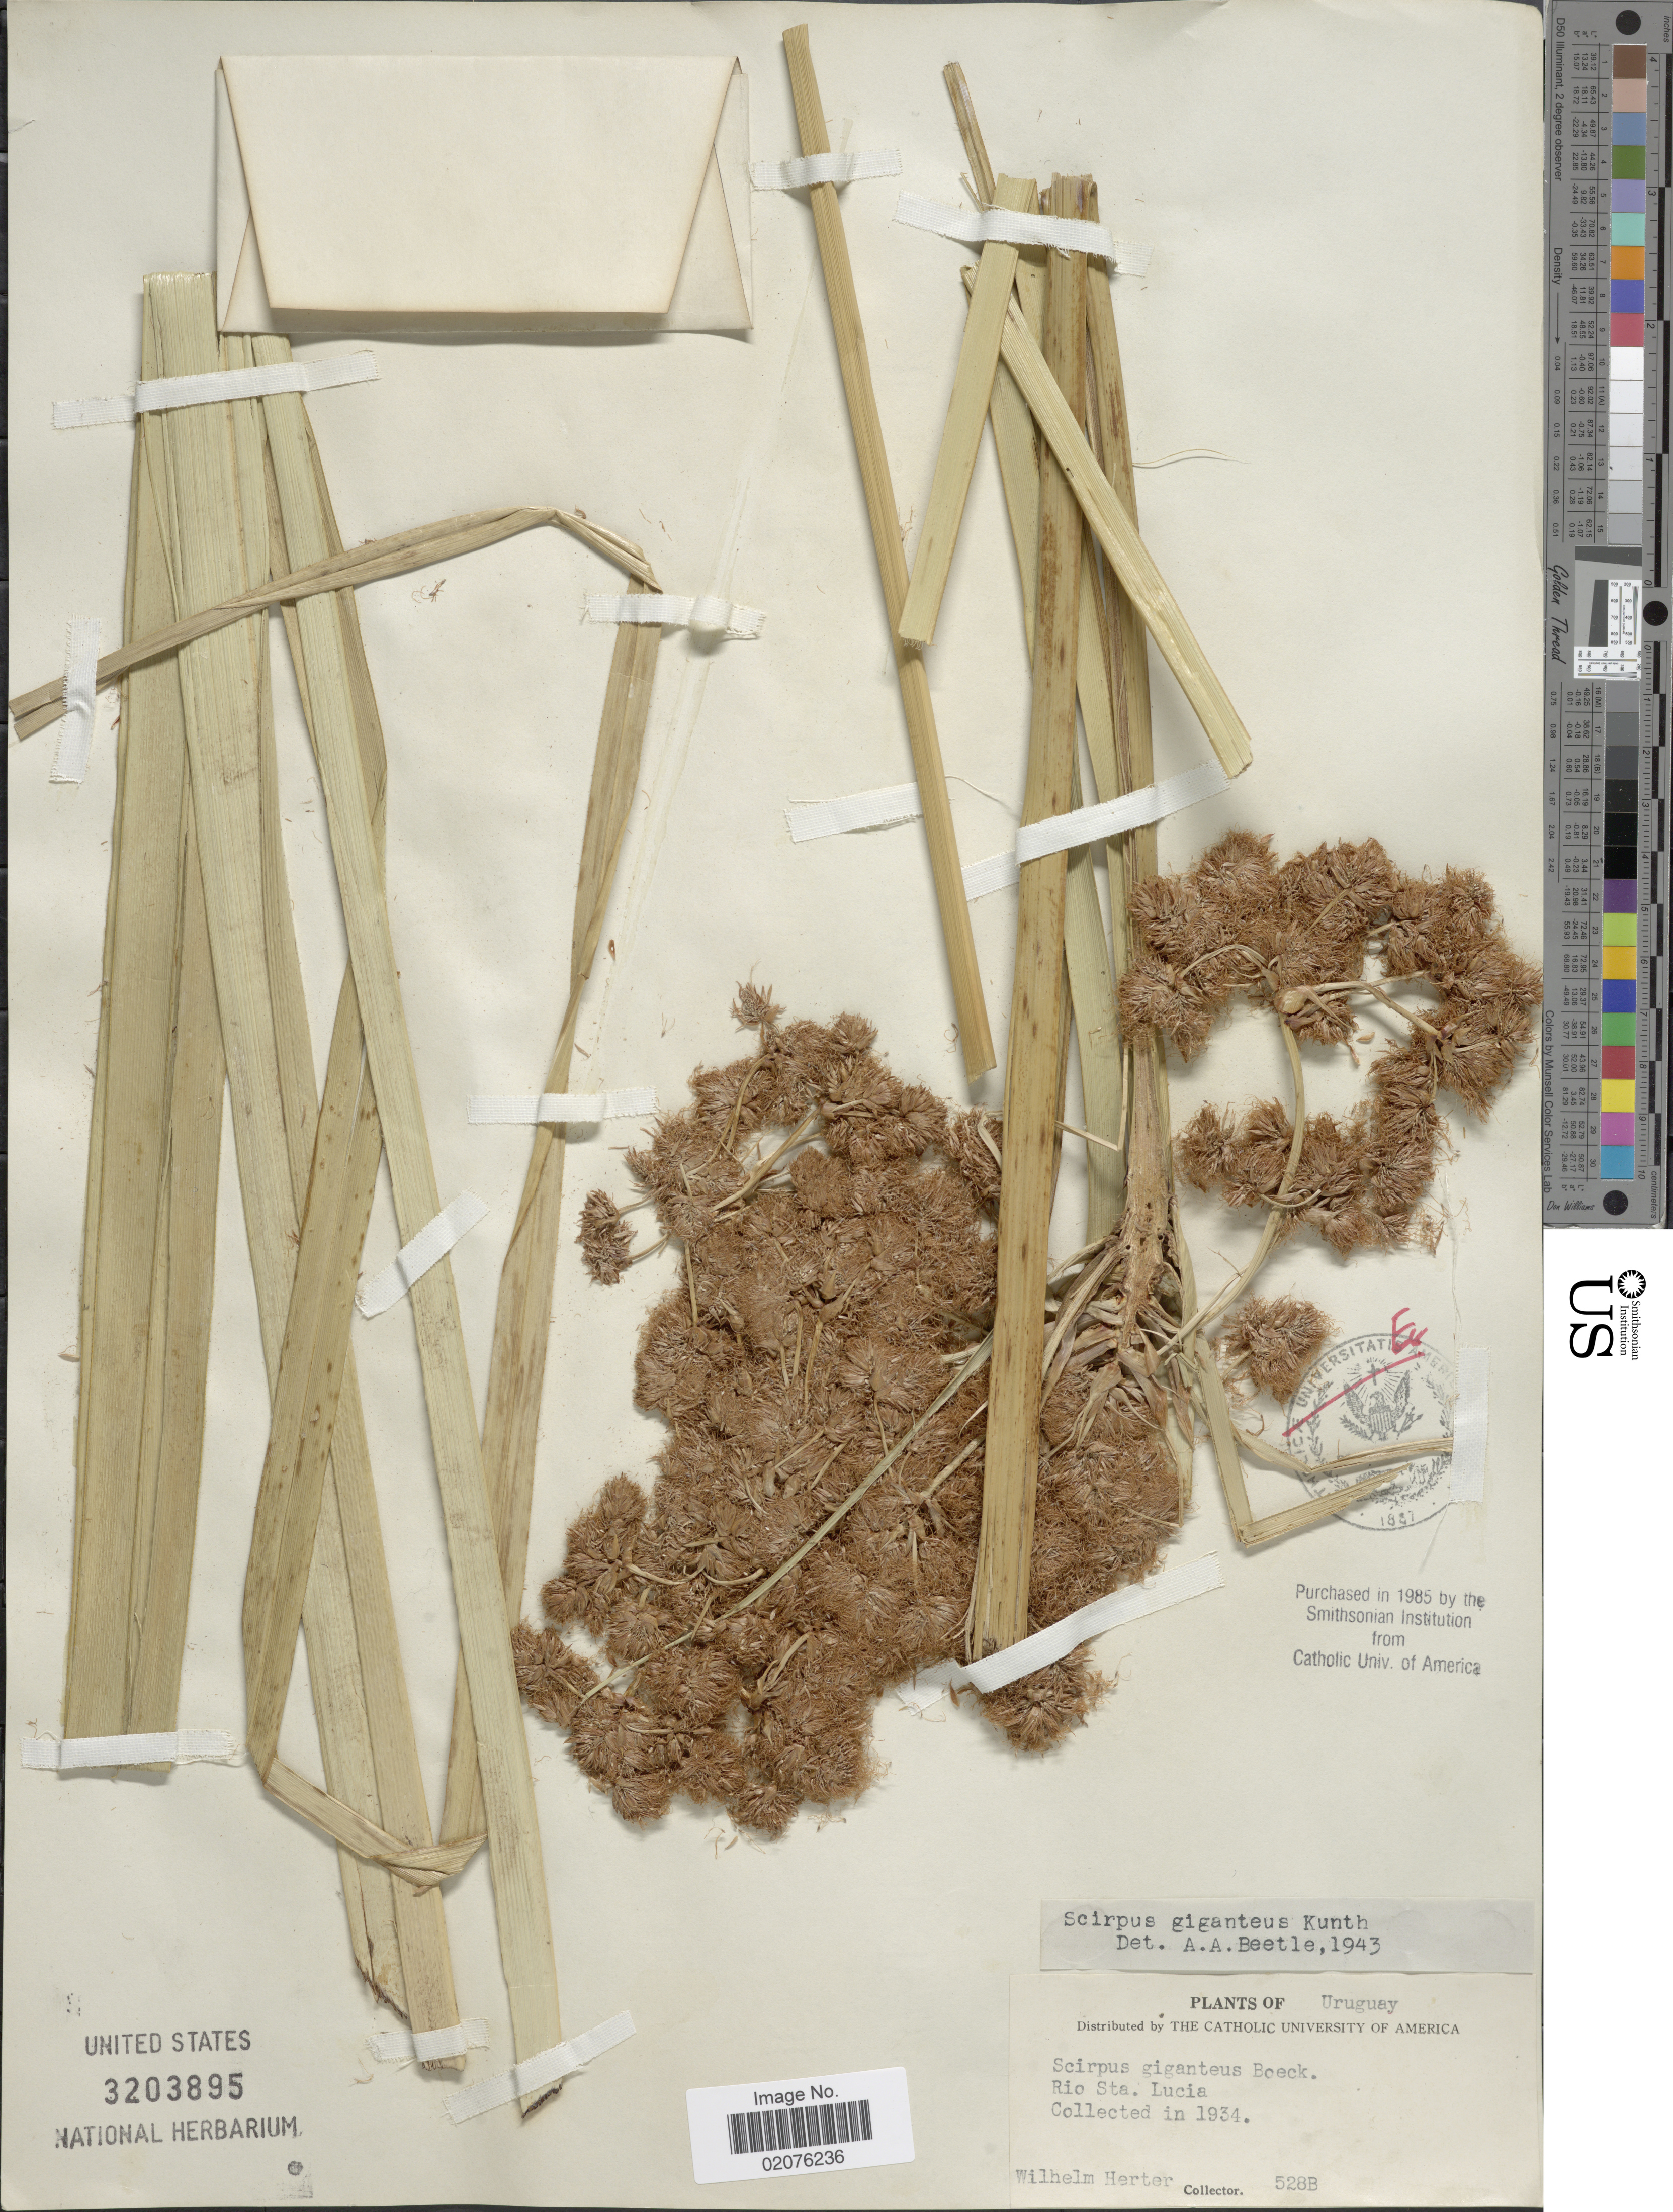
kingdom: Plantae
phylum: Tracheophyta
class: Liliopsida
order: Poales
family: Cyperaceae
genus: Cyperus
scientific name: Cyperus byssaceus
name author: Pereira-Silva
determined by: Strong, Mark T., (BOT), Smithsonian Institution - National Museum of Natural History (UNITED STATES)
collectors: W. G. Herter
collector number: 528B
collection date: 1934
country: Uruguay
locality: Rio Sta. Lucia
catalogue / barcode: US 3203895